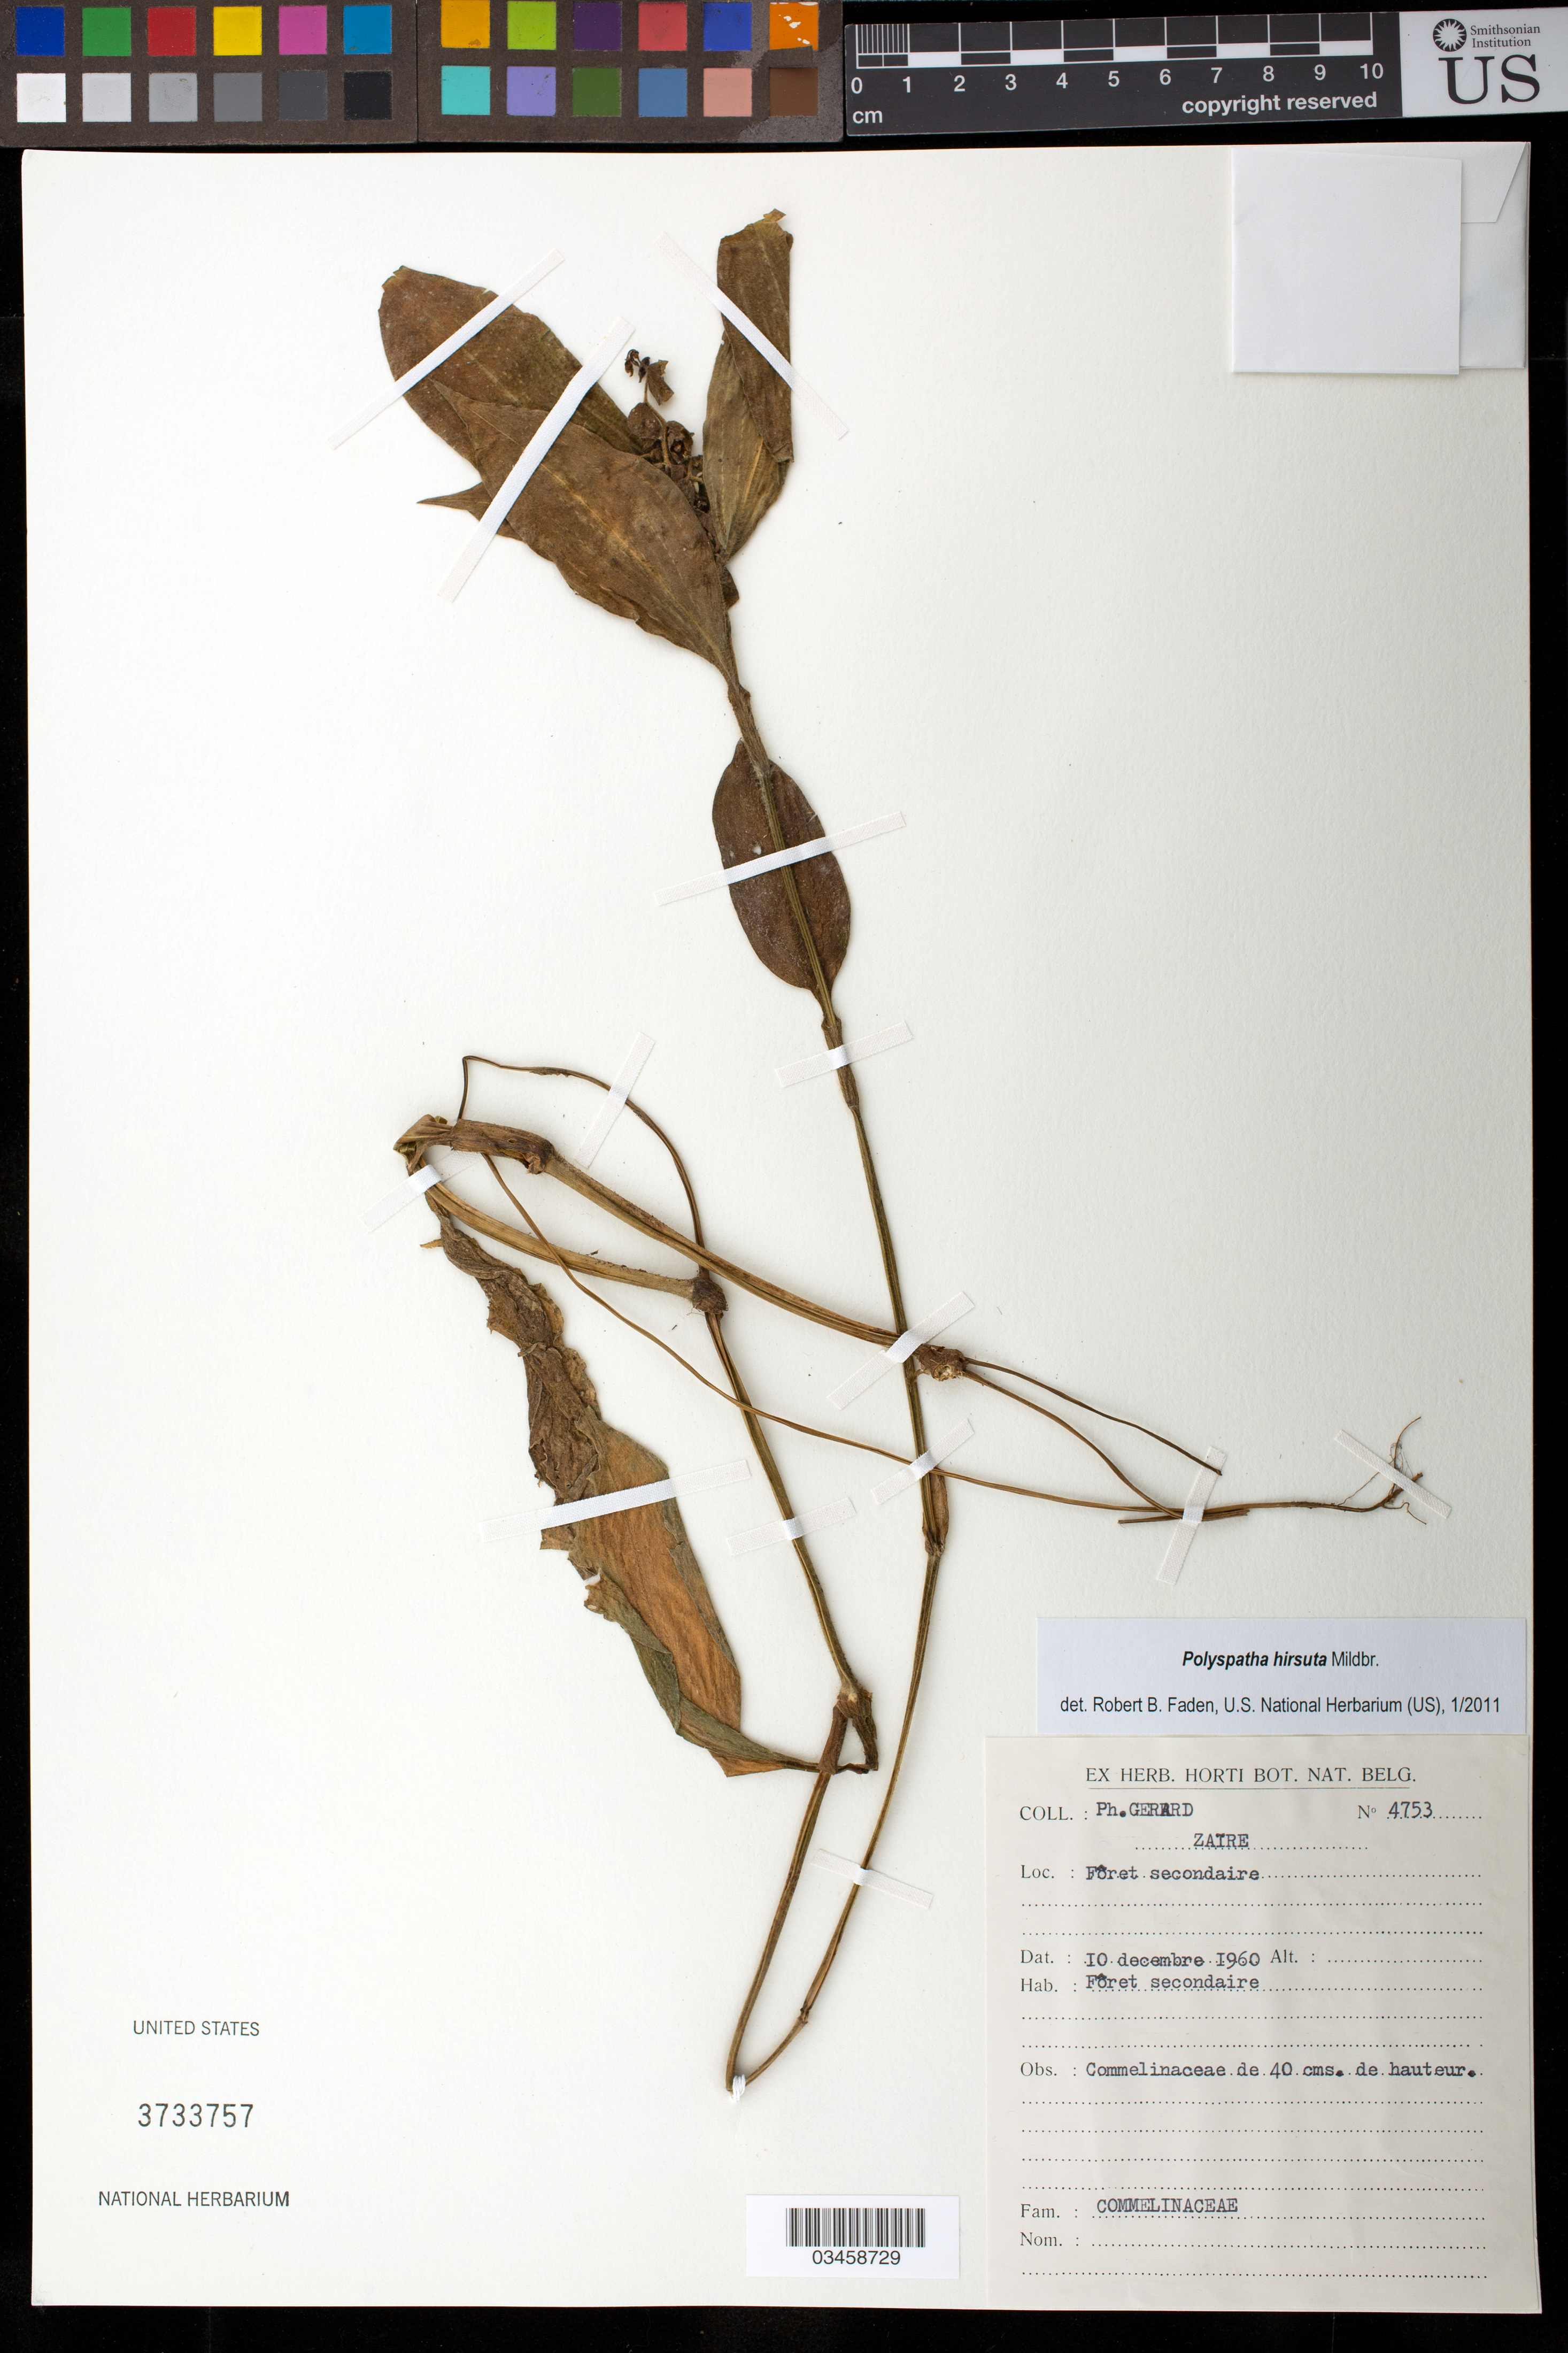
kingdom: Plantae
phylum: Tracheophyta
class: Liliopsida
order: Commelinales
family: Commelinaceae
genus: Polyspatha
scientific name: Polyspatha hirsuta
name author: Mildbr.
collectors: P. Gerard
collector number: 4753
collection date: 1960-12-10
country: Congo, Democratic Republic of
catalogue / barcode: US 3733757